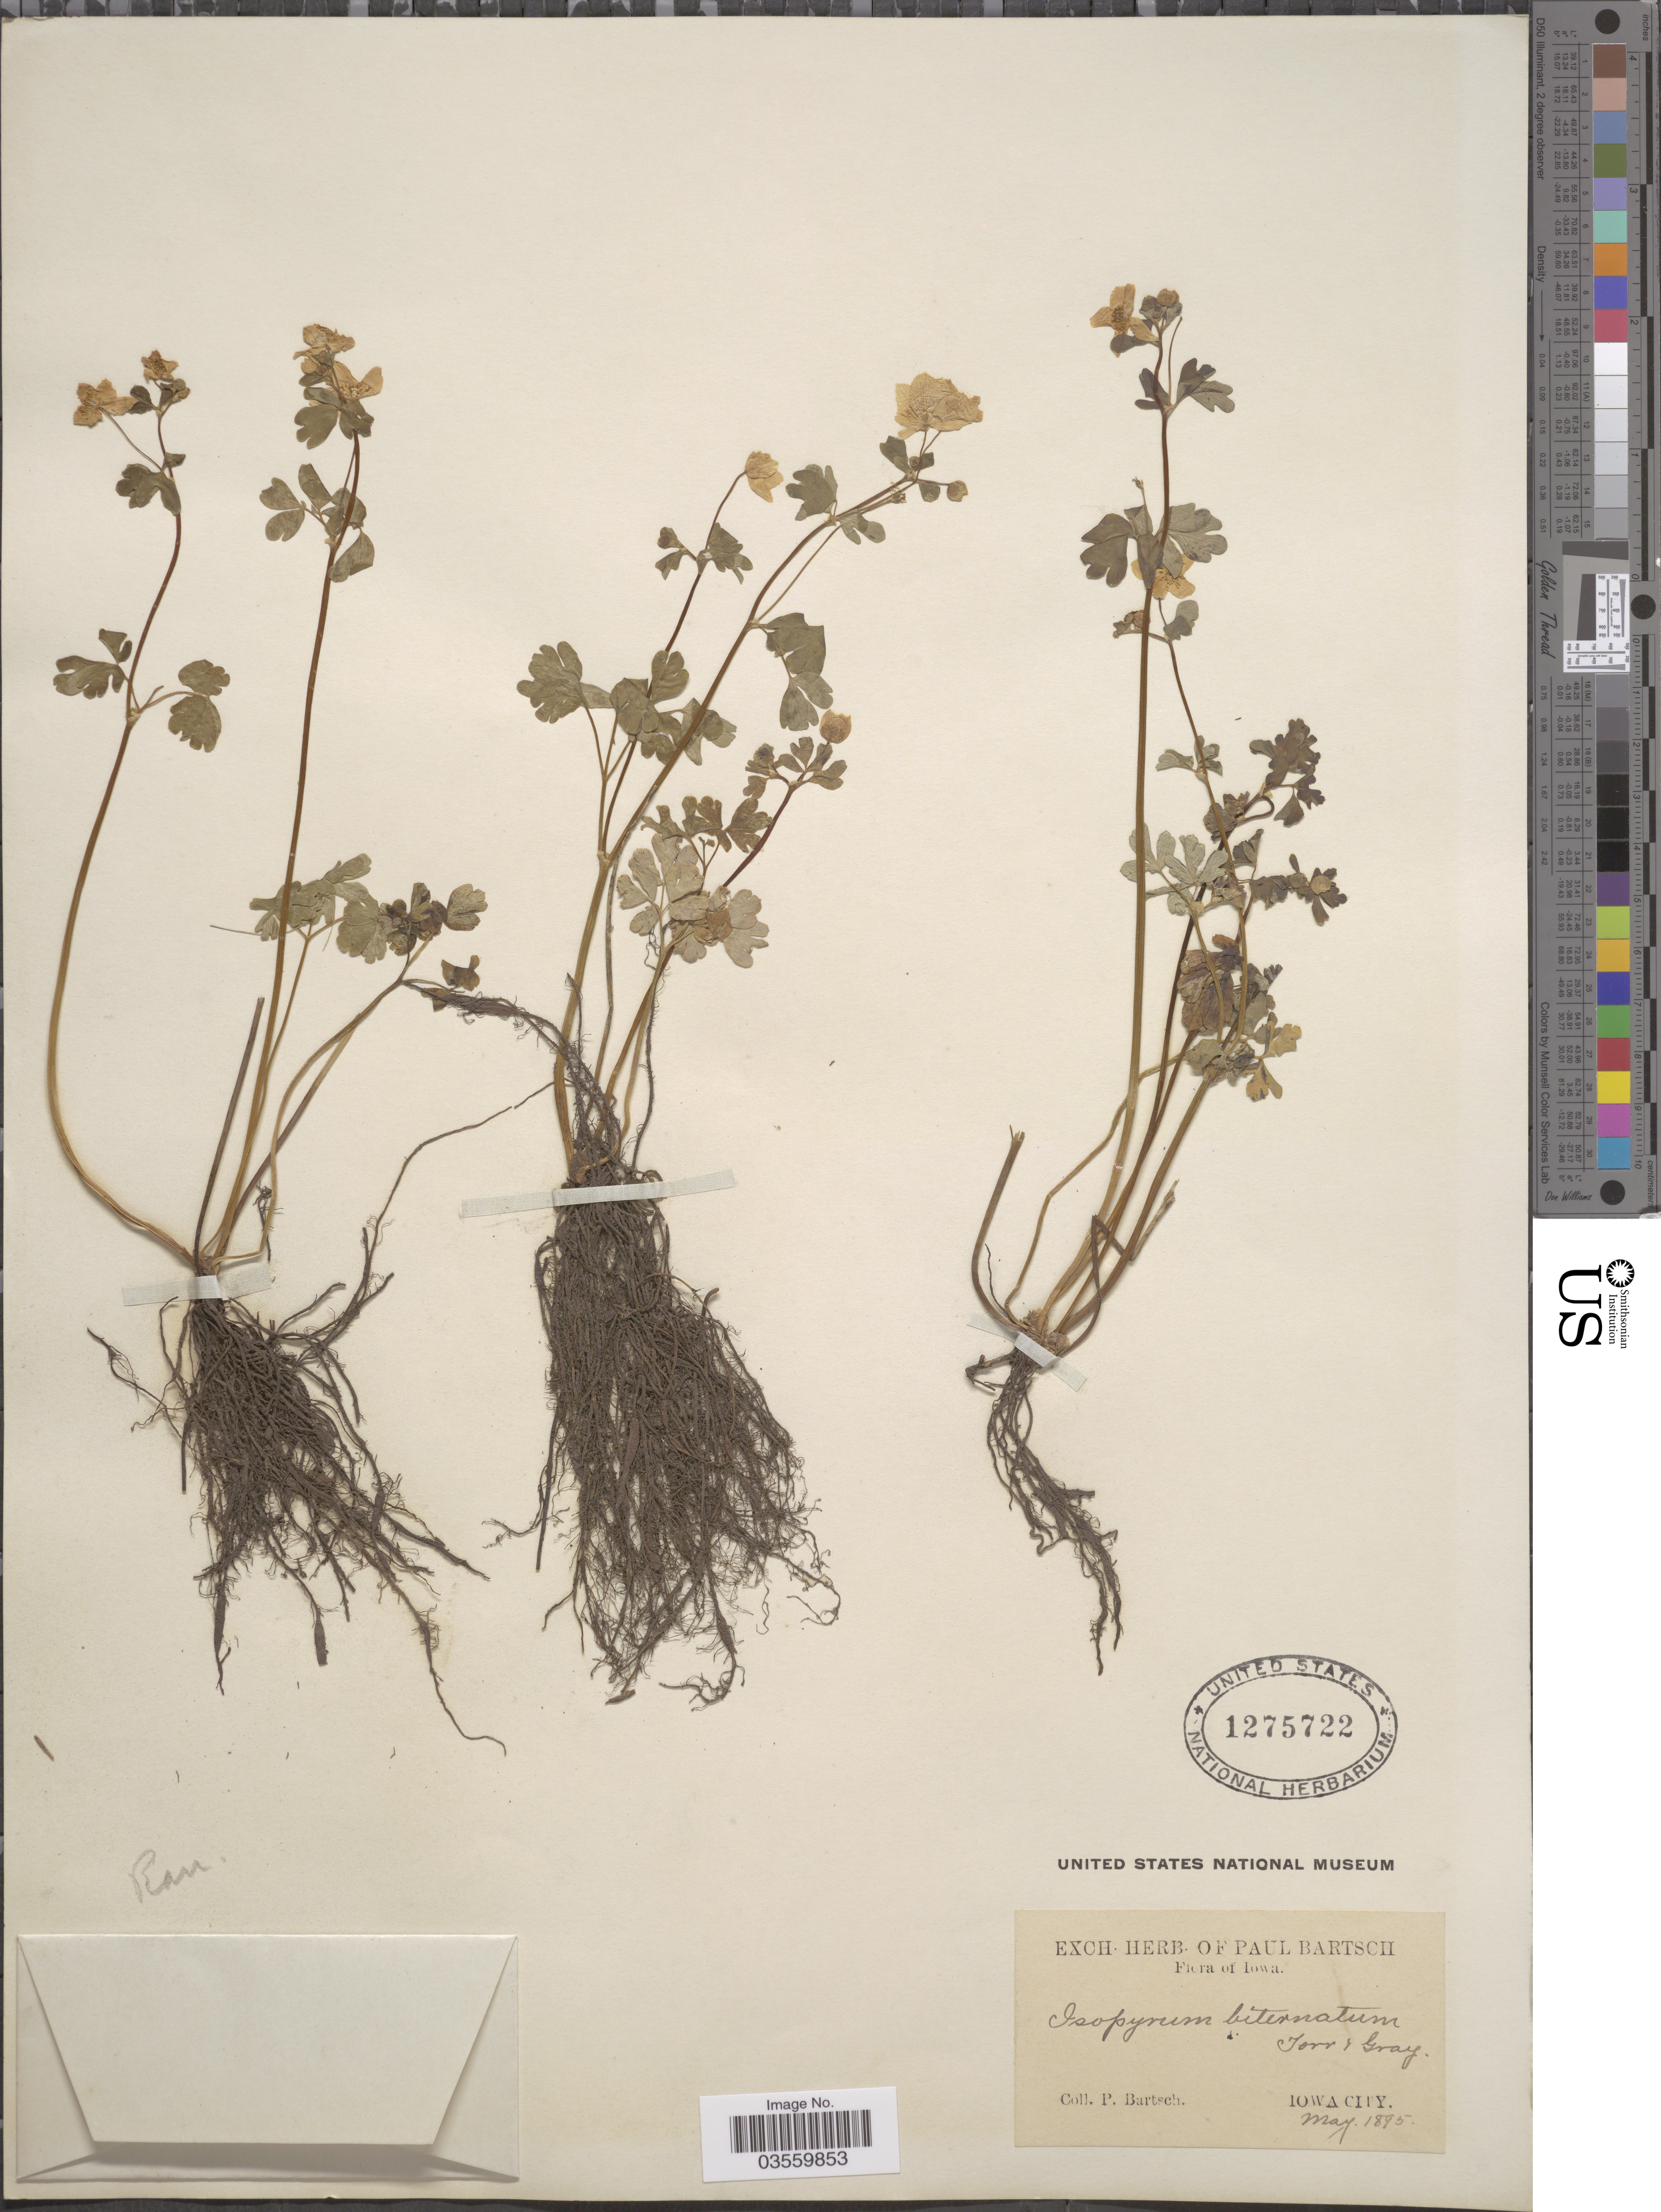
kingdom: Plantae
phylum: Tracheophyta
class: Magnoliopsida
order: Ranunculales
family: Ranunculaceae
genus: Enemion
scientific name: Enemion biternatum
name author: (Torr. & A. Gray) Raf.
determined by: Strong, Mark T., (BOT), Smithsonian Institution - National Museum of Natural History (UNITED STATES)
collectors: P. Bartsch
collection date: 1895-05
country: United States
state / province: Iowa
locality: Iowa City.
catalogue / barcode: US 1275722